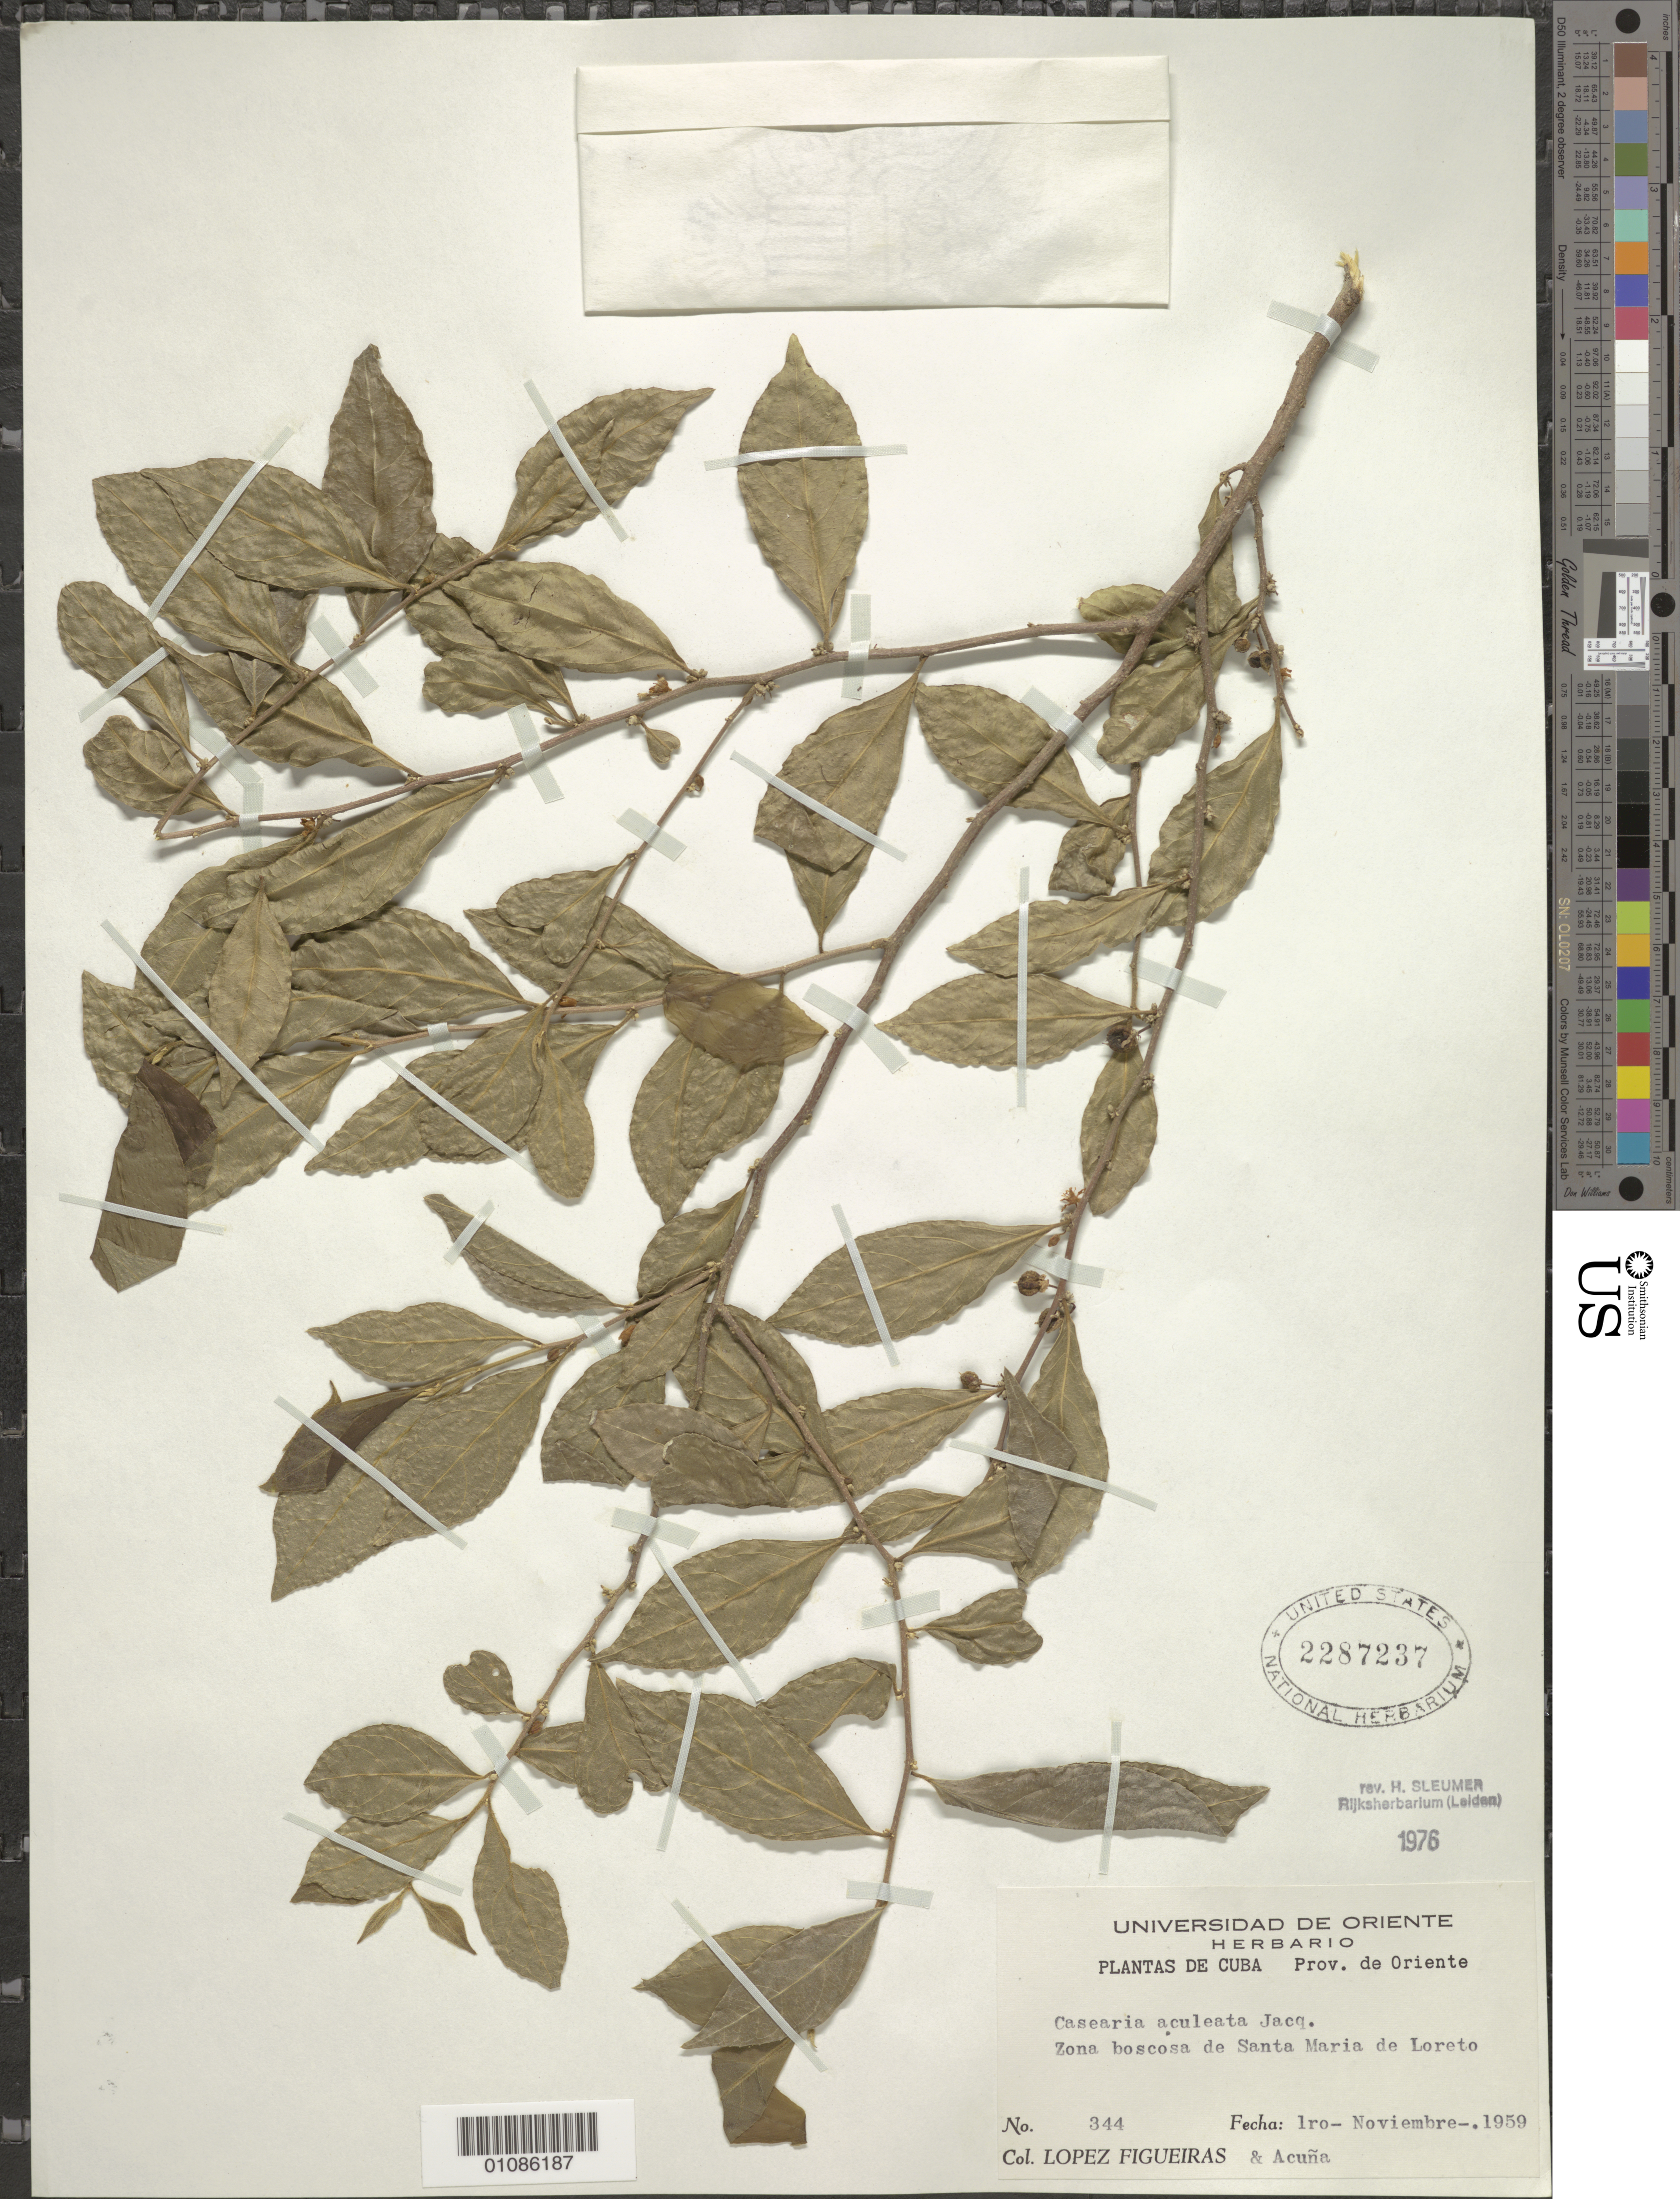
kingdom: Plantae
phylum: Tracheophyta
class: Magnoliopsida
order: Malpighiales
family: Salicaceae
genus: Casearia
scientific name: Casearia aculeata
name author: Jacq.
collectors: M. López Figueiras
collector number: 344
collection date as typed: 11 Nov 1959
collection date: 1959-11-11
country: Cuba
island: Cuba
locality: Oriente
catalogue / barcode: US 2287237